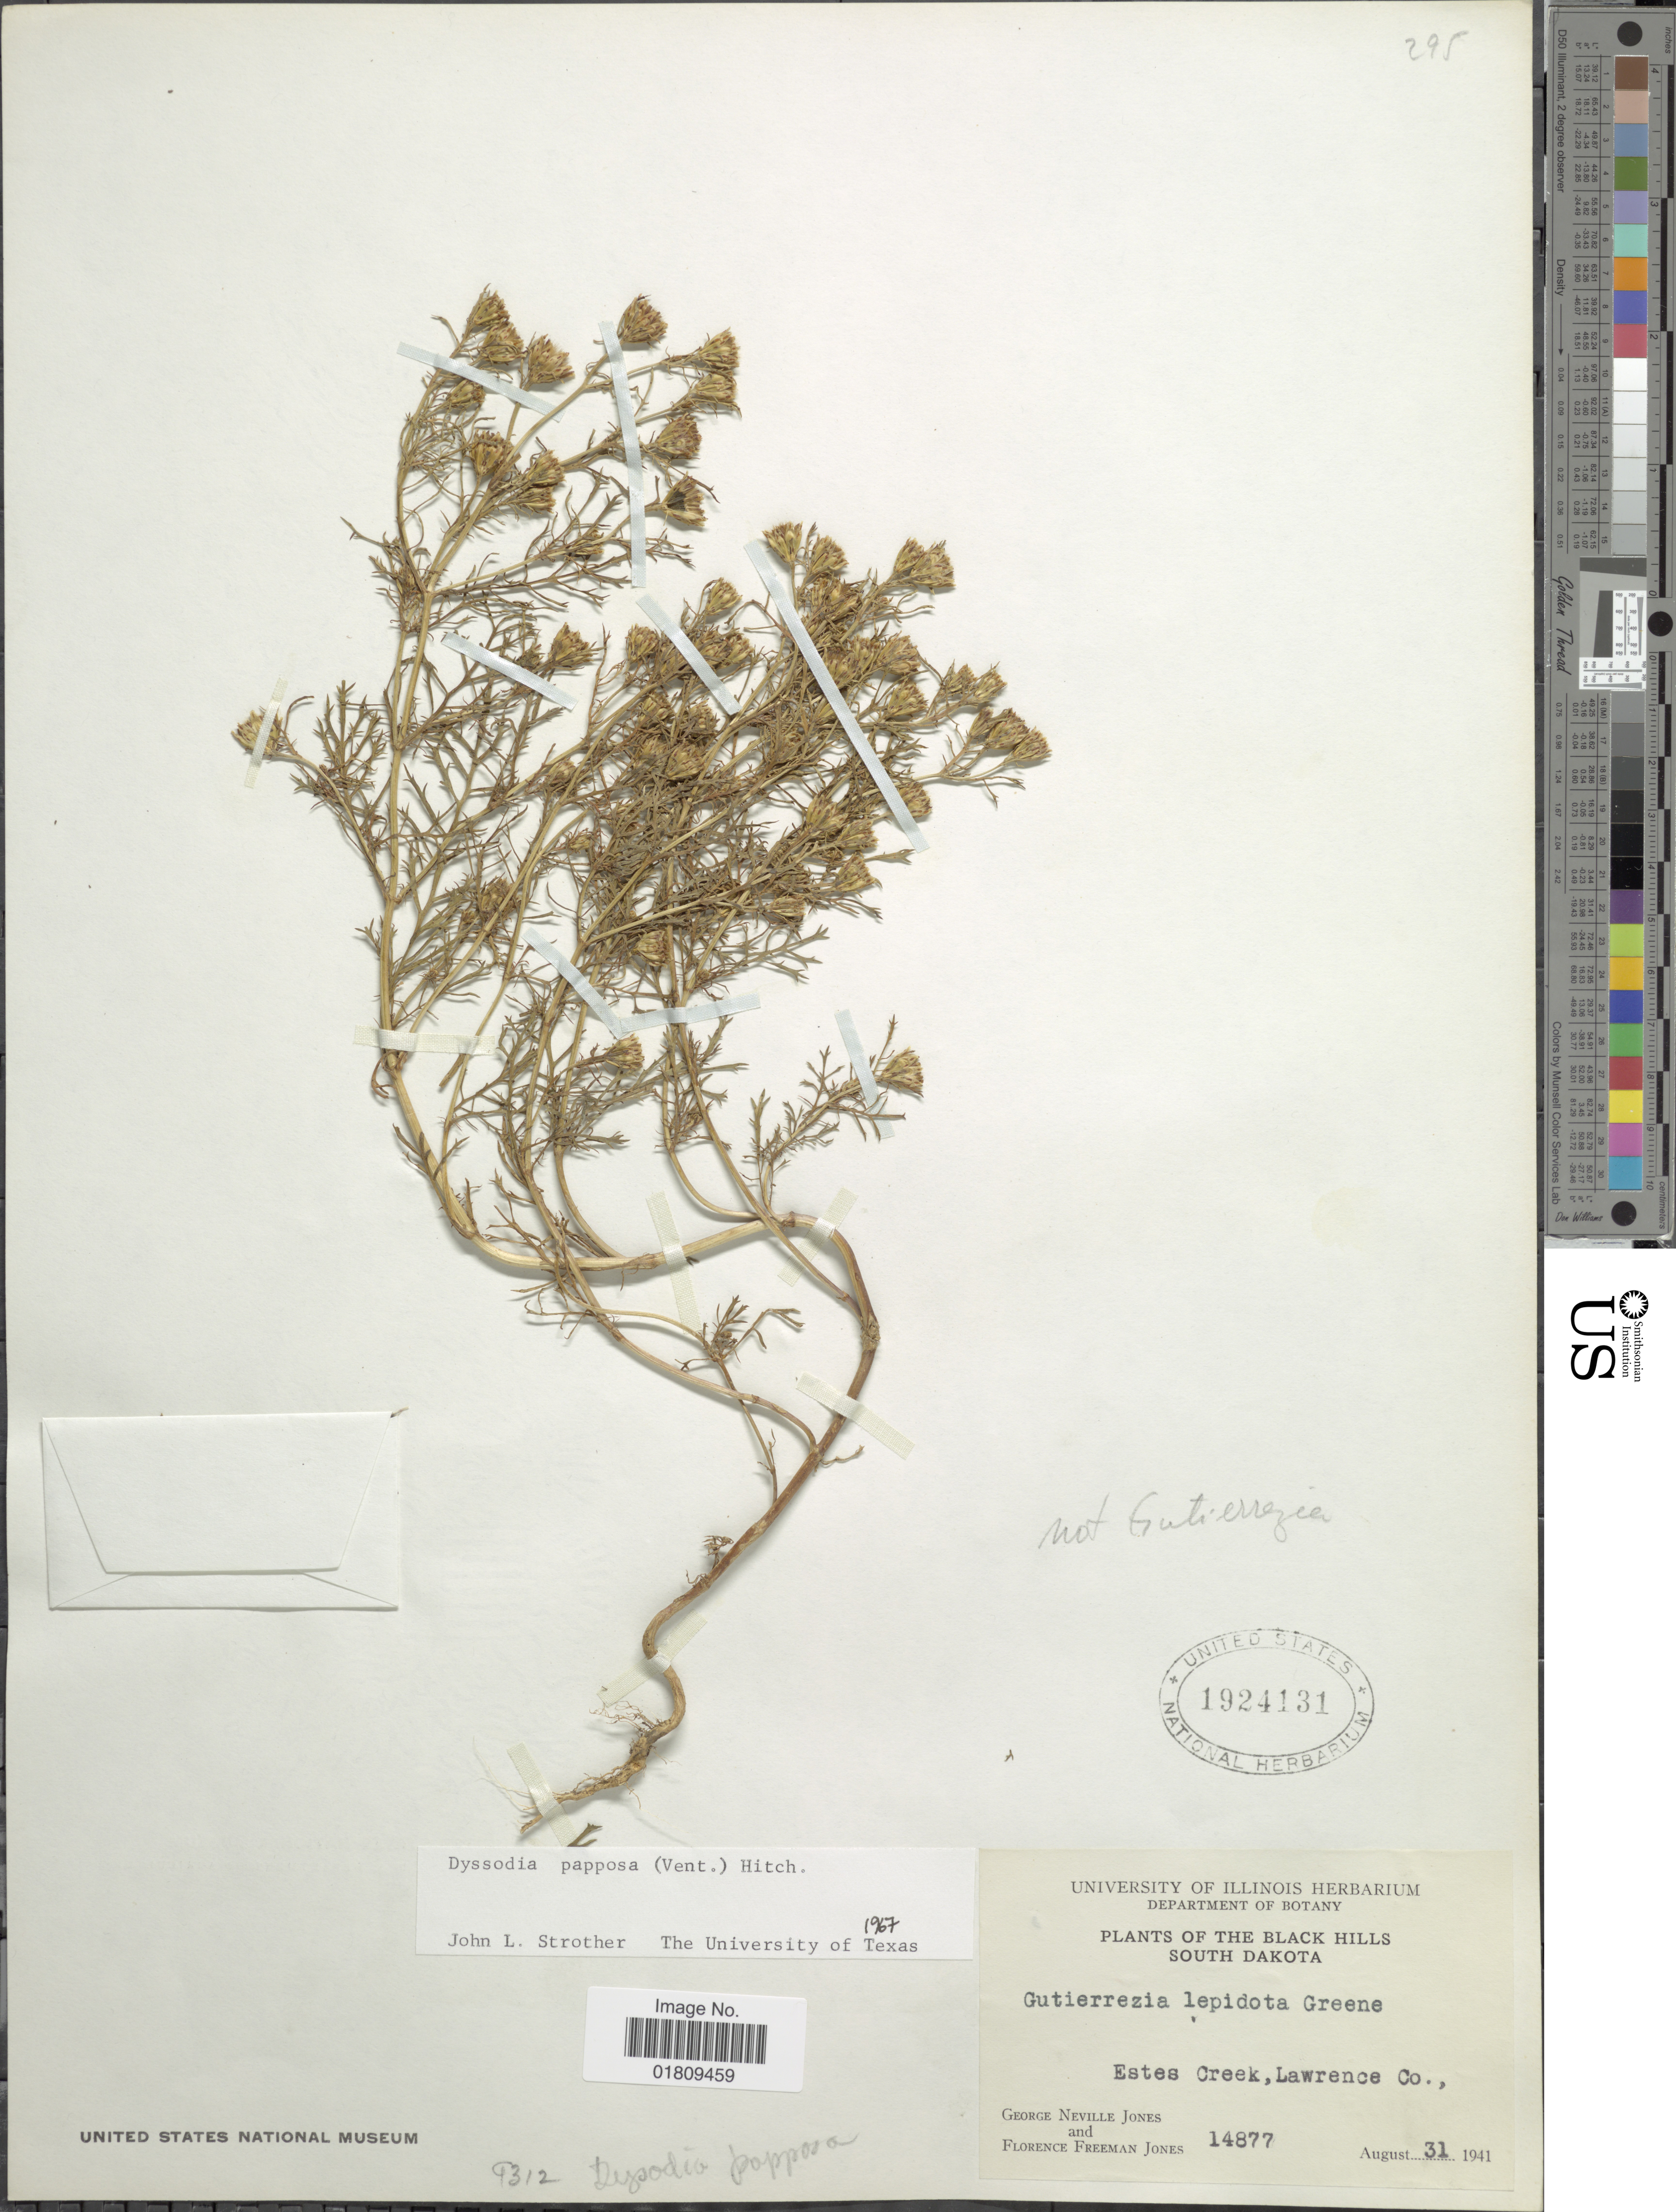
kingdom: Plantae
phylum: Tracheophyta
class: Magnoliopsida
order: Asterales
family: Asteraceae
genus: Dyssodia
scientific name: Dyssodia papposa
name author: (Vent.) Hitchc.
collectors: G. N. Jones & F. Jones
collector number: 14877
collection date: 1941-08-31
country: United States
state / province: South Dakota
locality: The Black Hills, Estes Creek, Lawrence Co.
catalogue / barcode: US 1924131